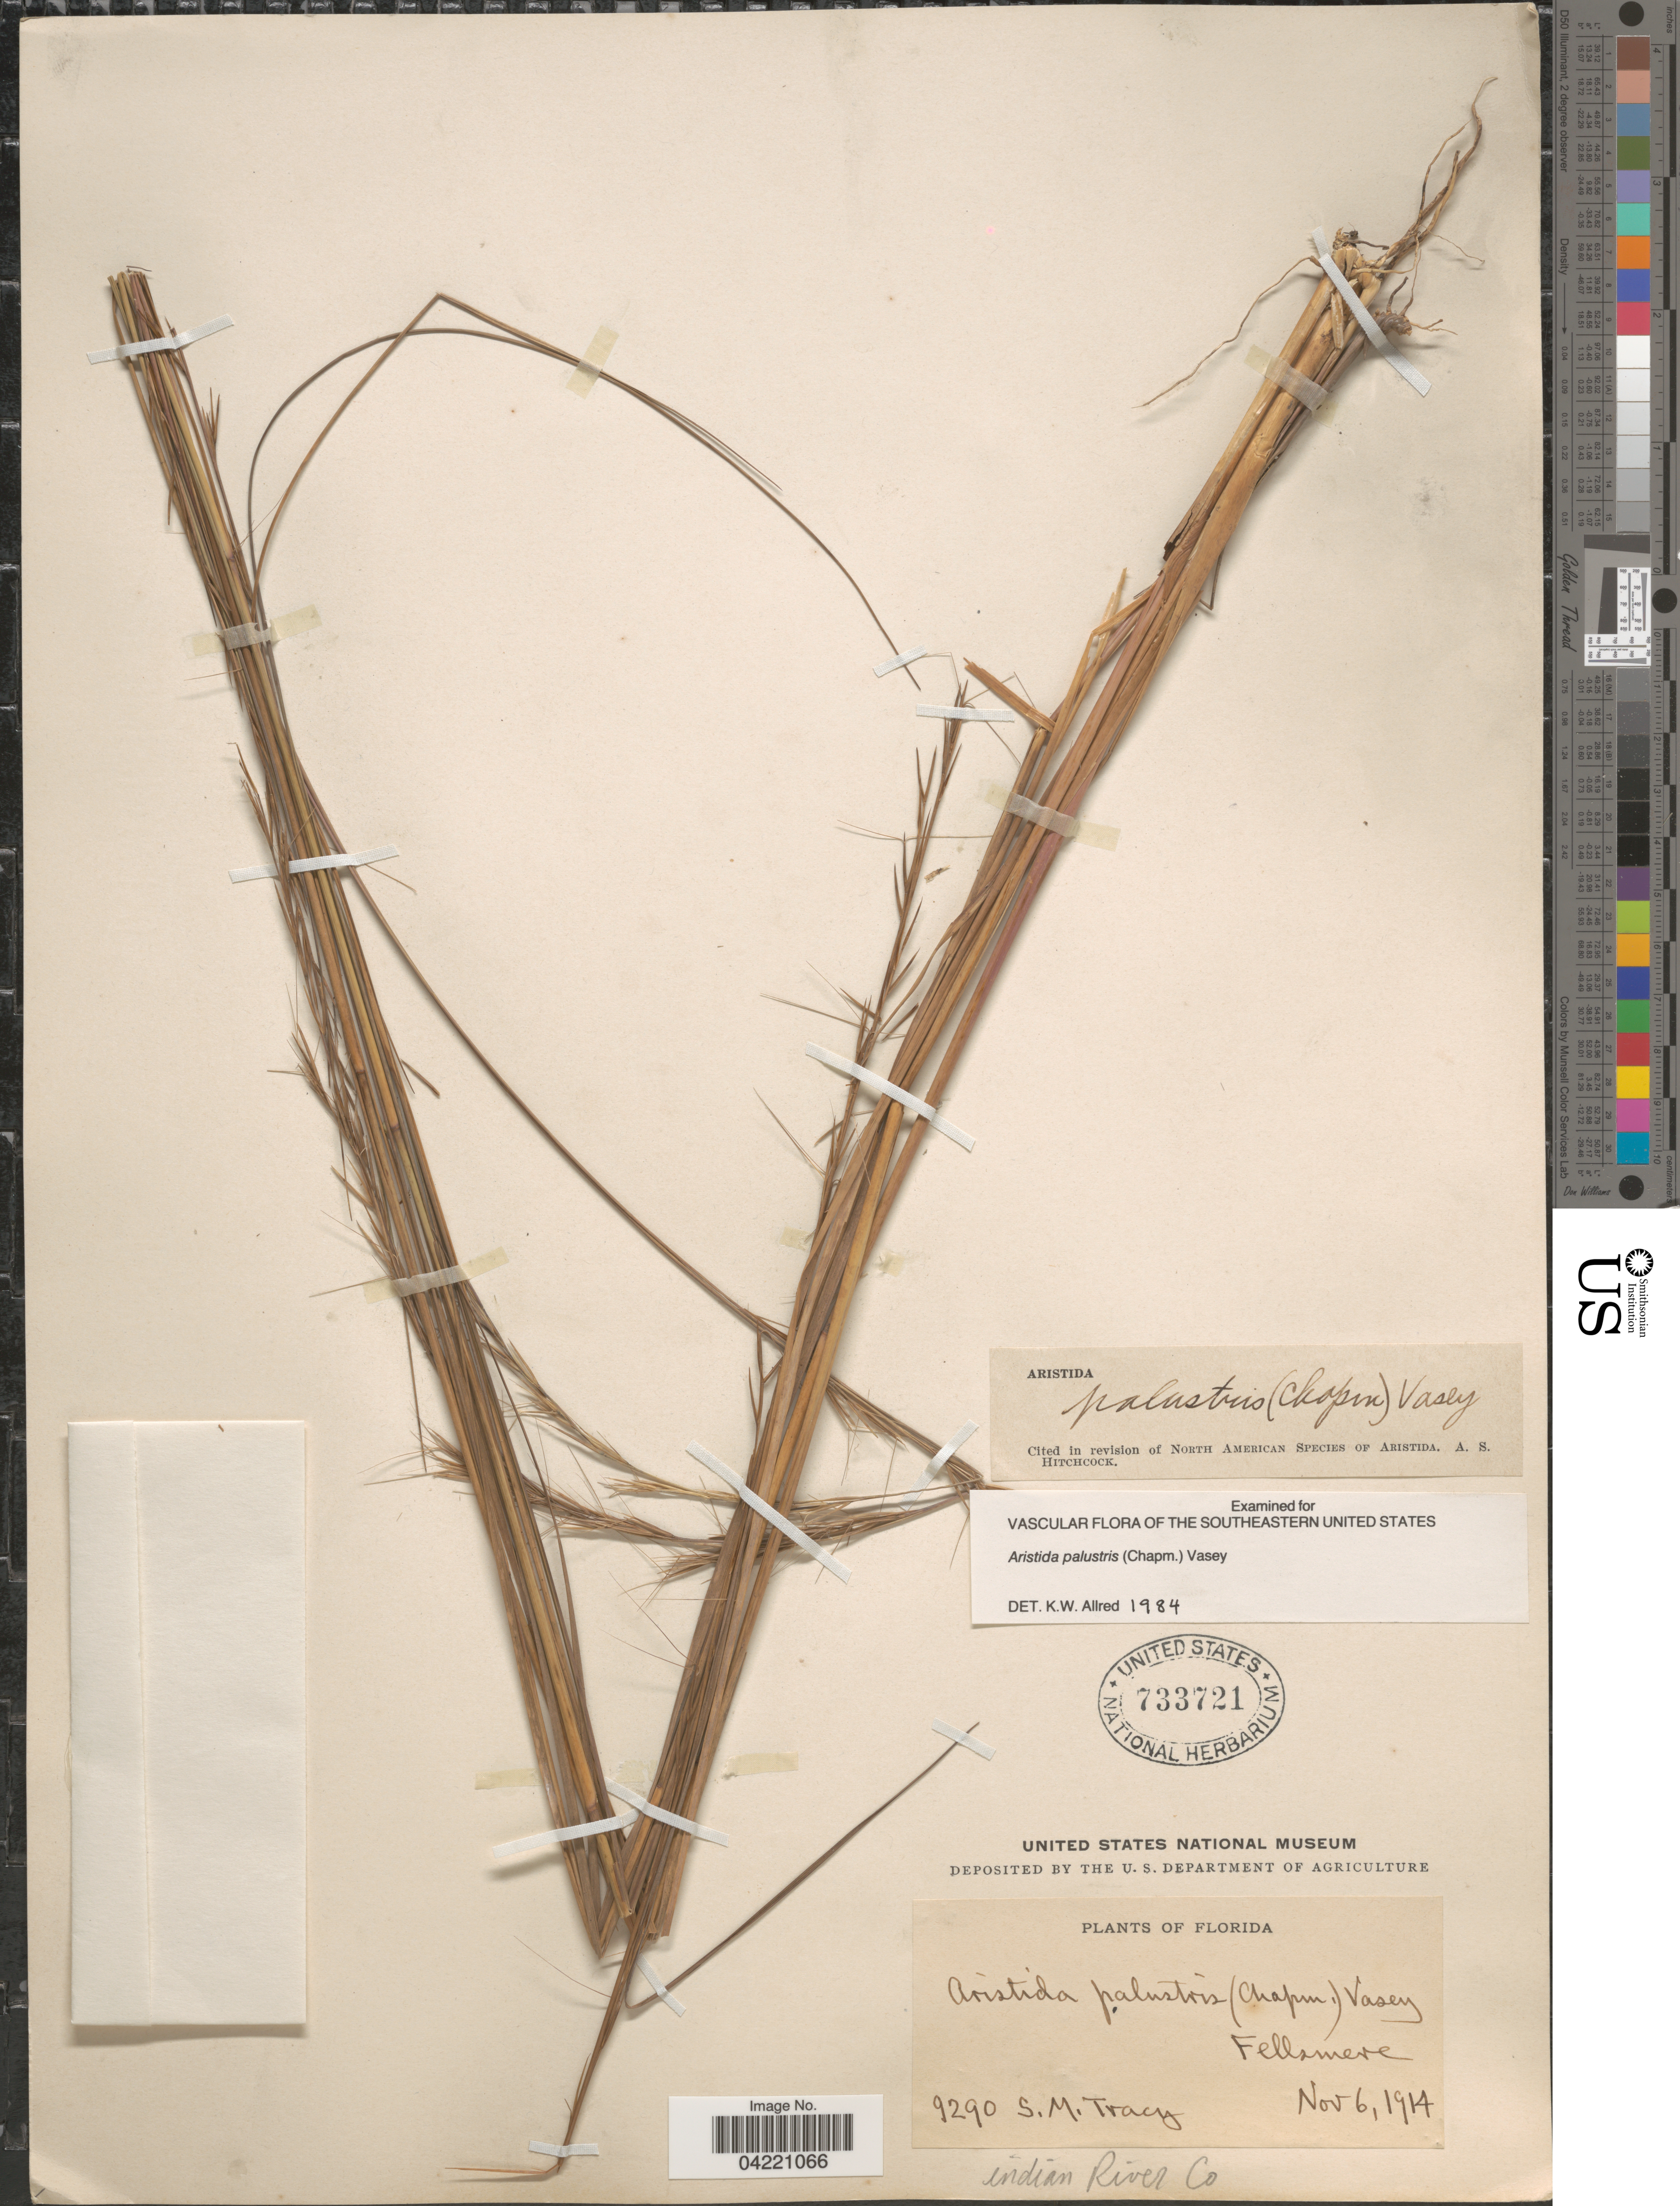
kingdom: Plantae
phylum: Tracheophyta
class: Liliopsida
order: Poales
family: Poaceae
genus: Aristida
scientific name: Aristida palustris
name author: (Chapm.) Vasey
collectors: S. M. Tracy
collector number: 9290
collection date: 1914-11-06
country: United States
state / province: Florida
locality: Fellsmere. Indian River Co.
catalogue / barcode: US 733721